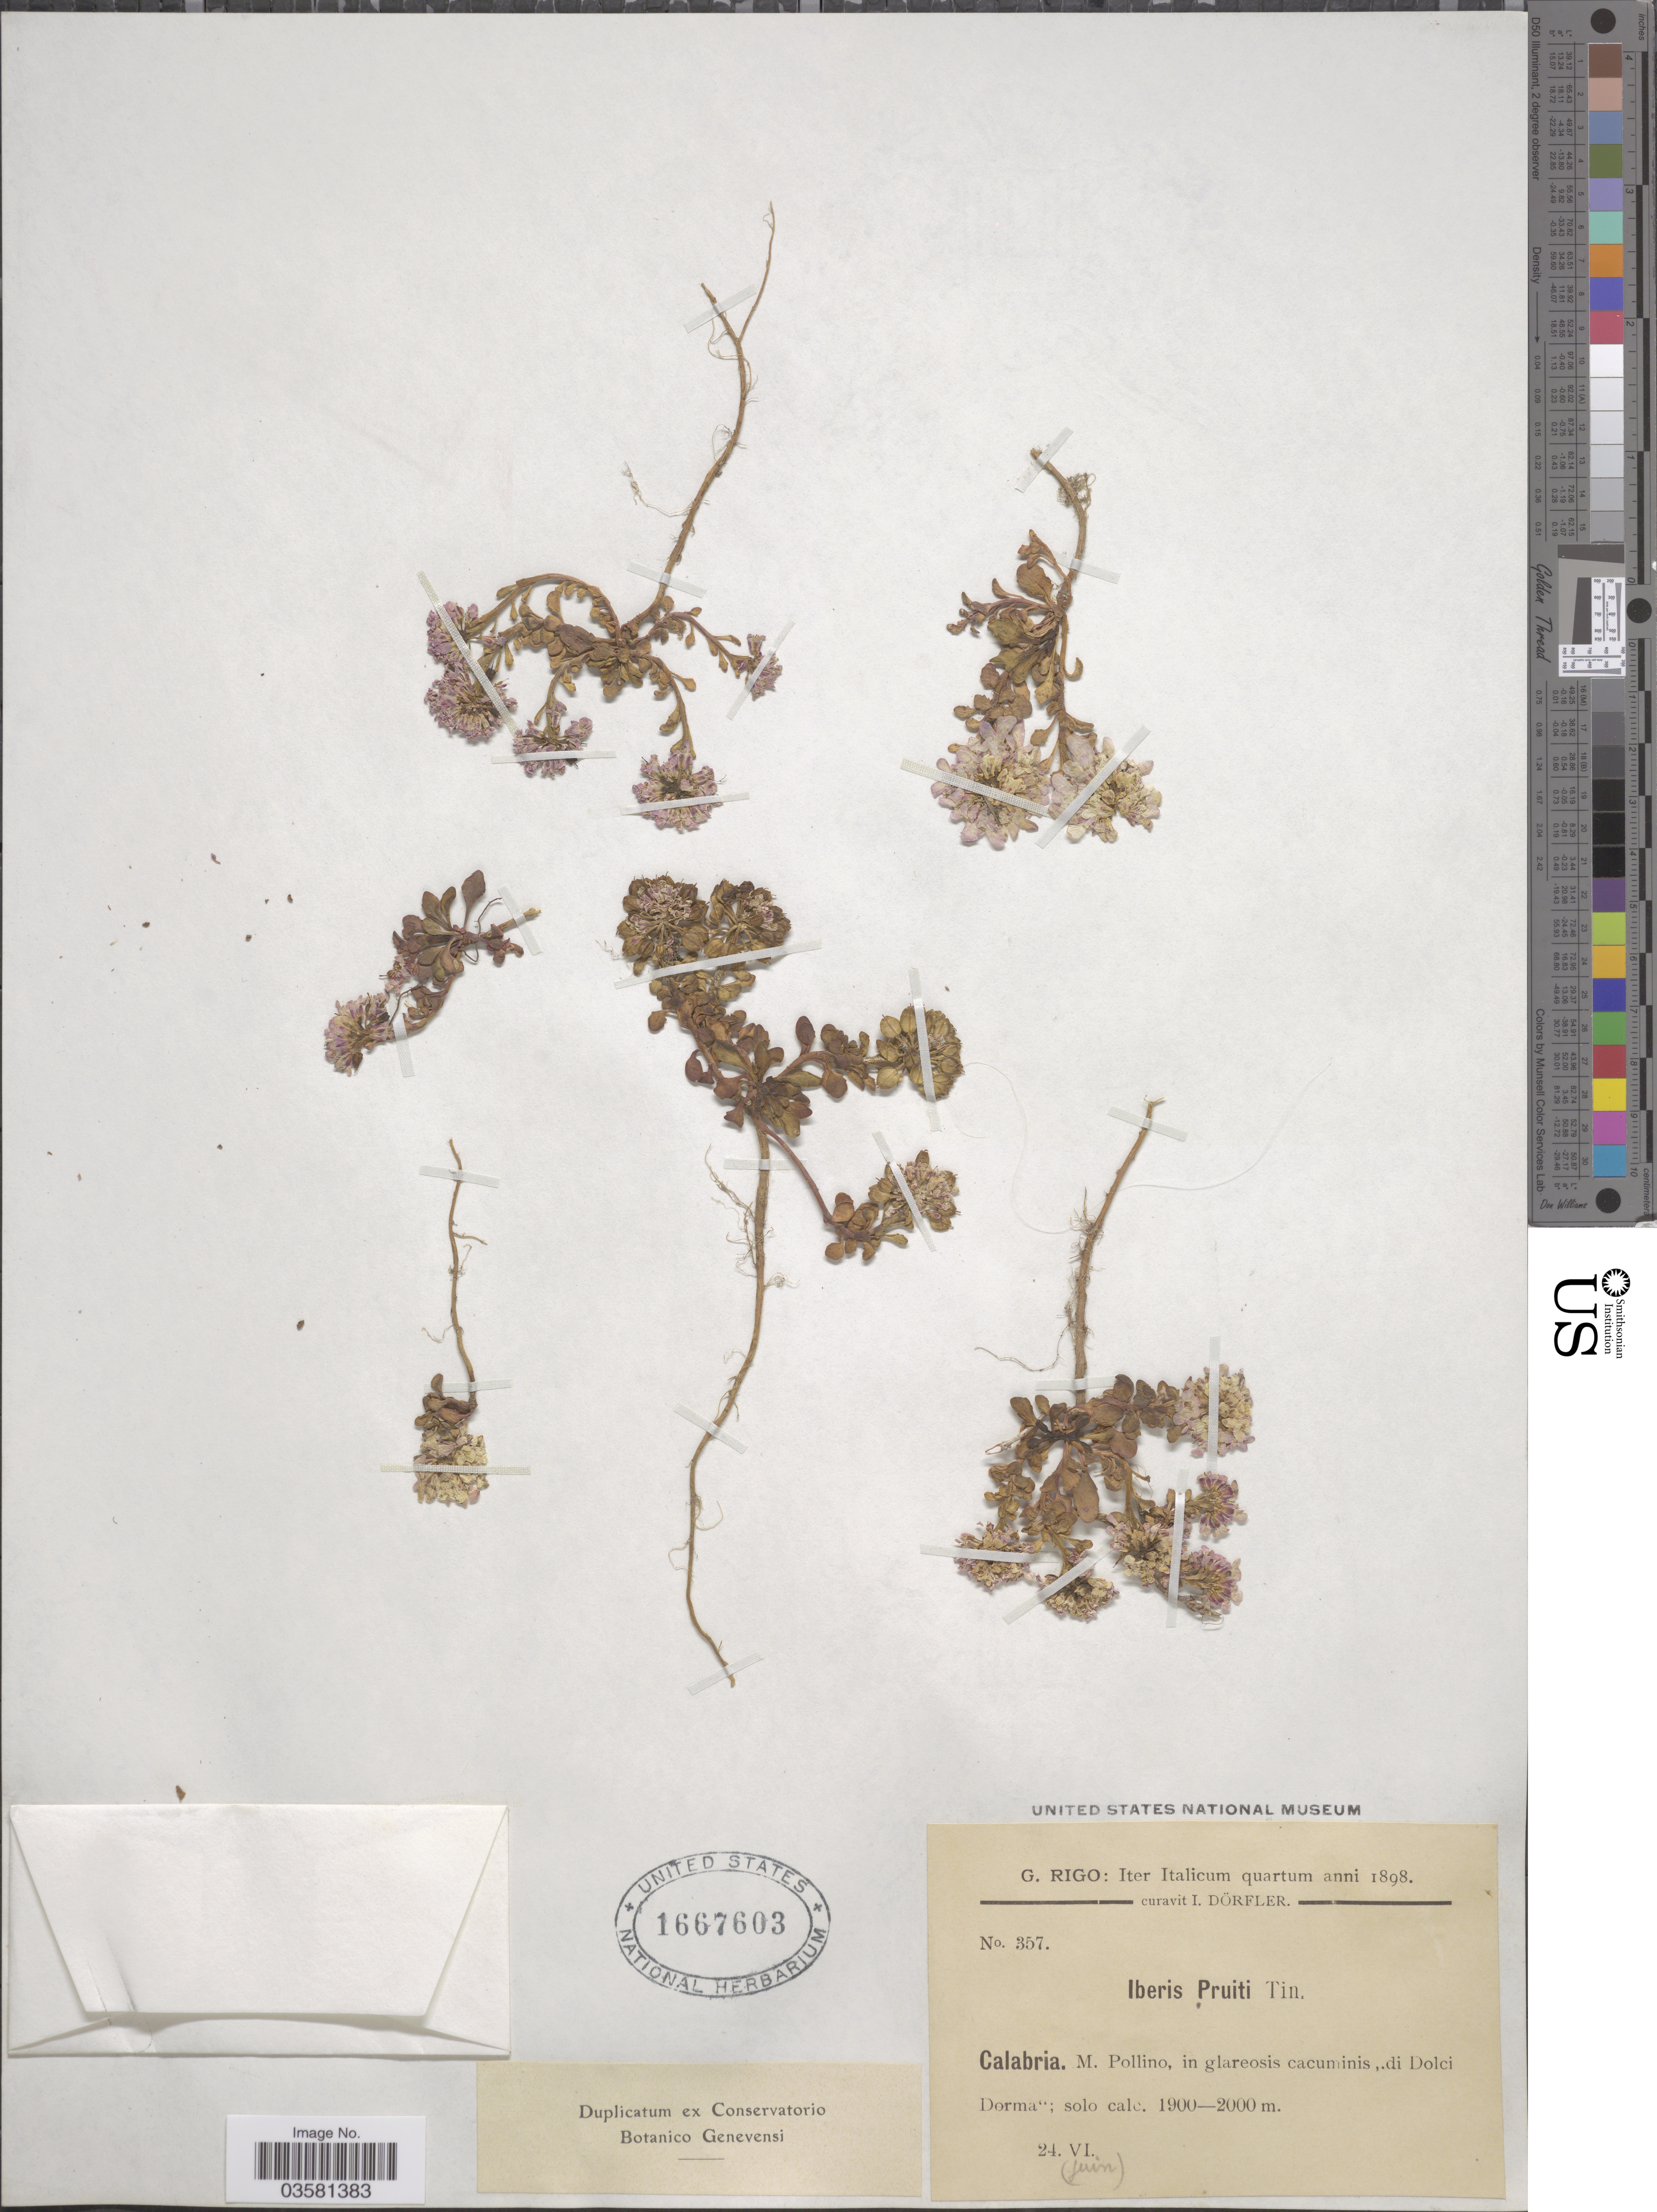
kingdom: Plantae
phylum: Tracheophyta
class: Magnoliopsida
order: Brassicales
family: Brassicaceae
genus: Iberis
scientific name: Iberis pruitii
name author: Tineo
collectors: G. Rigo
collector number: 357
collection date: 1898-06-24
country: Italy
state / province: Calabria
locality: M. Pollino, in glareosis cacuminis,. di Dolci Dorma.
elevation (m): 1900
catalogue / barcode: US 1667603